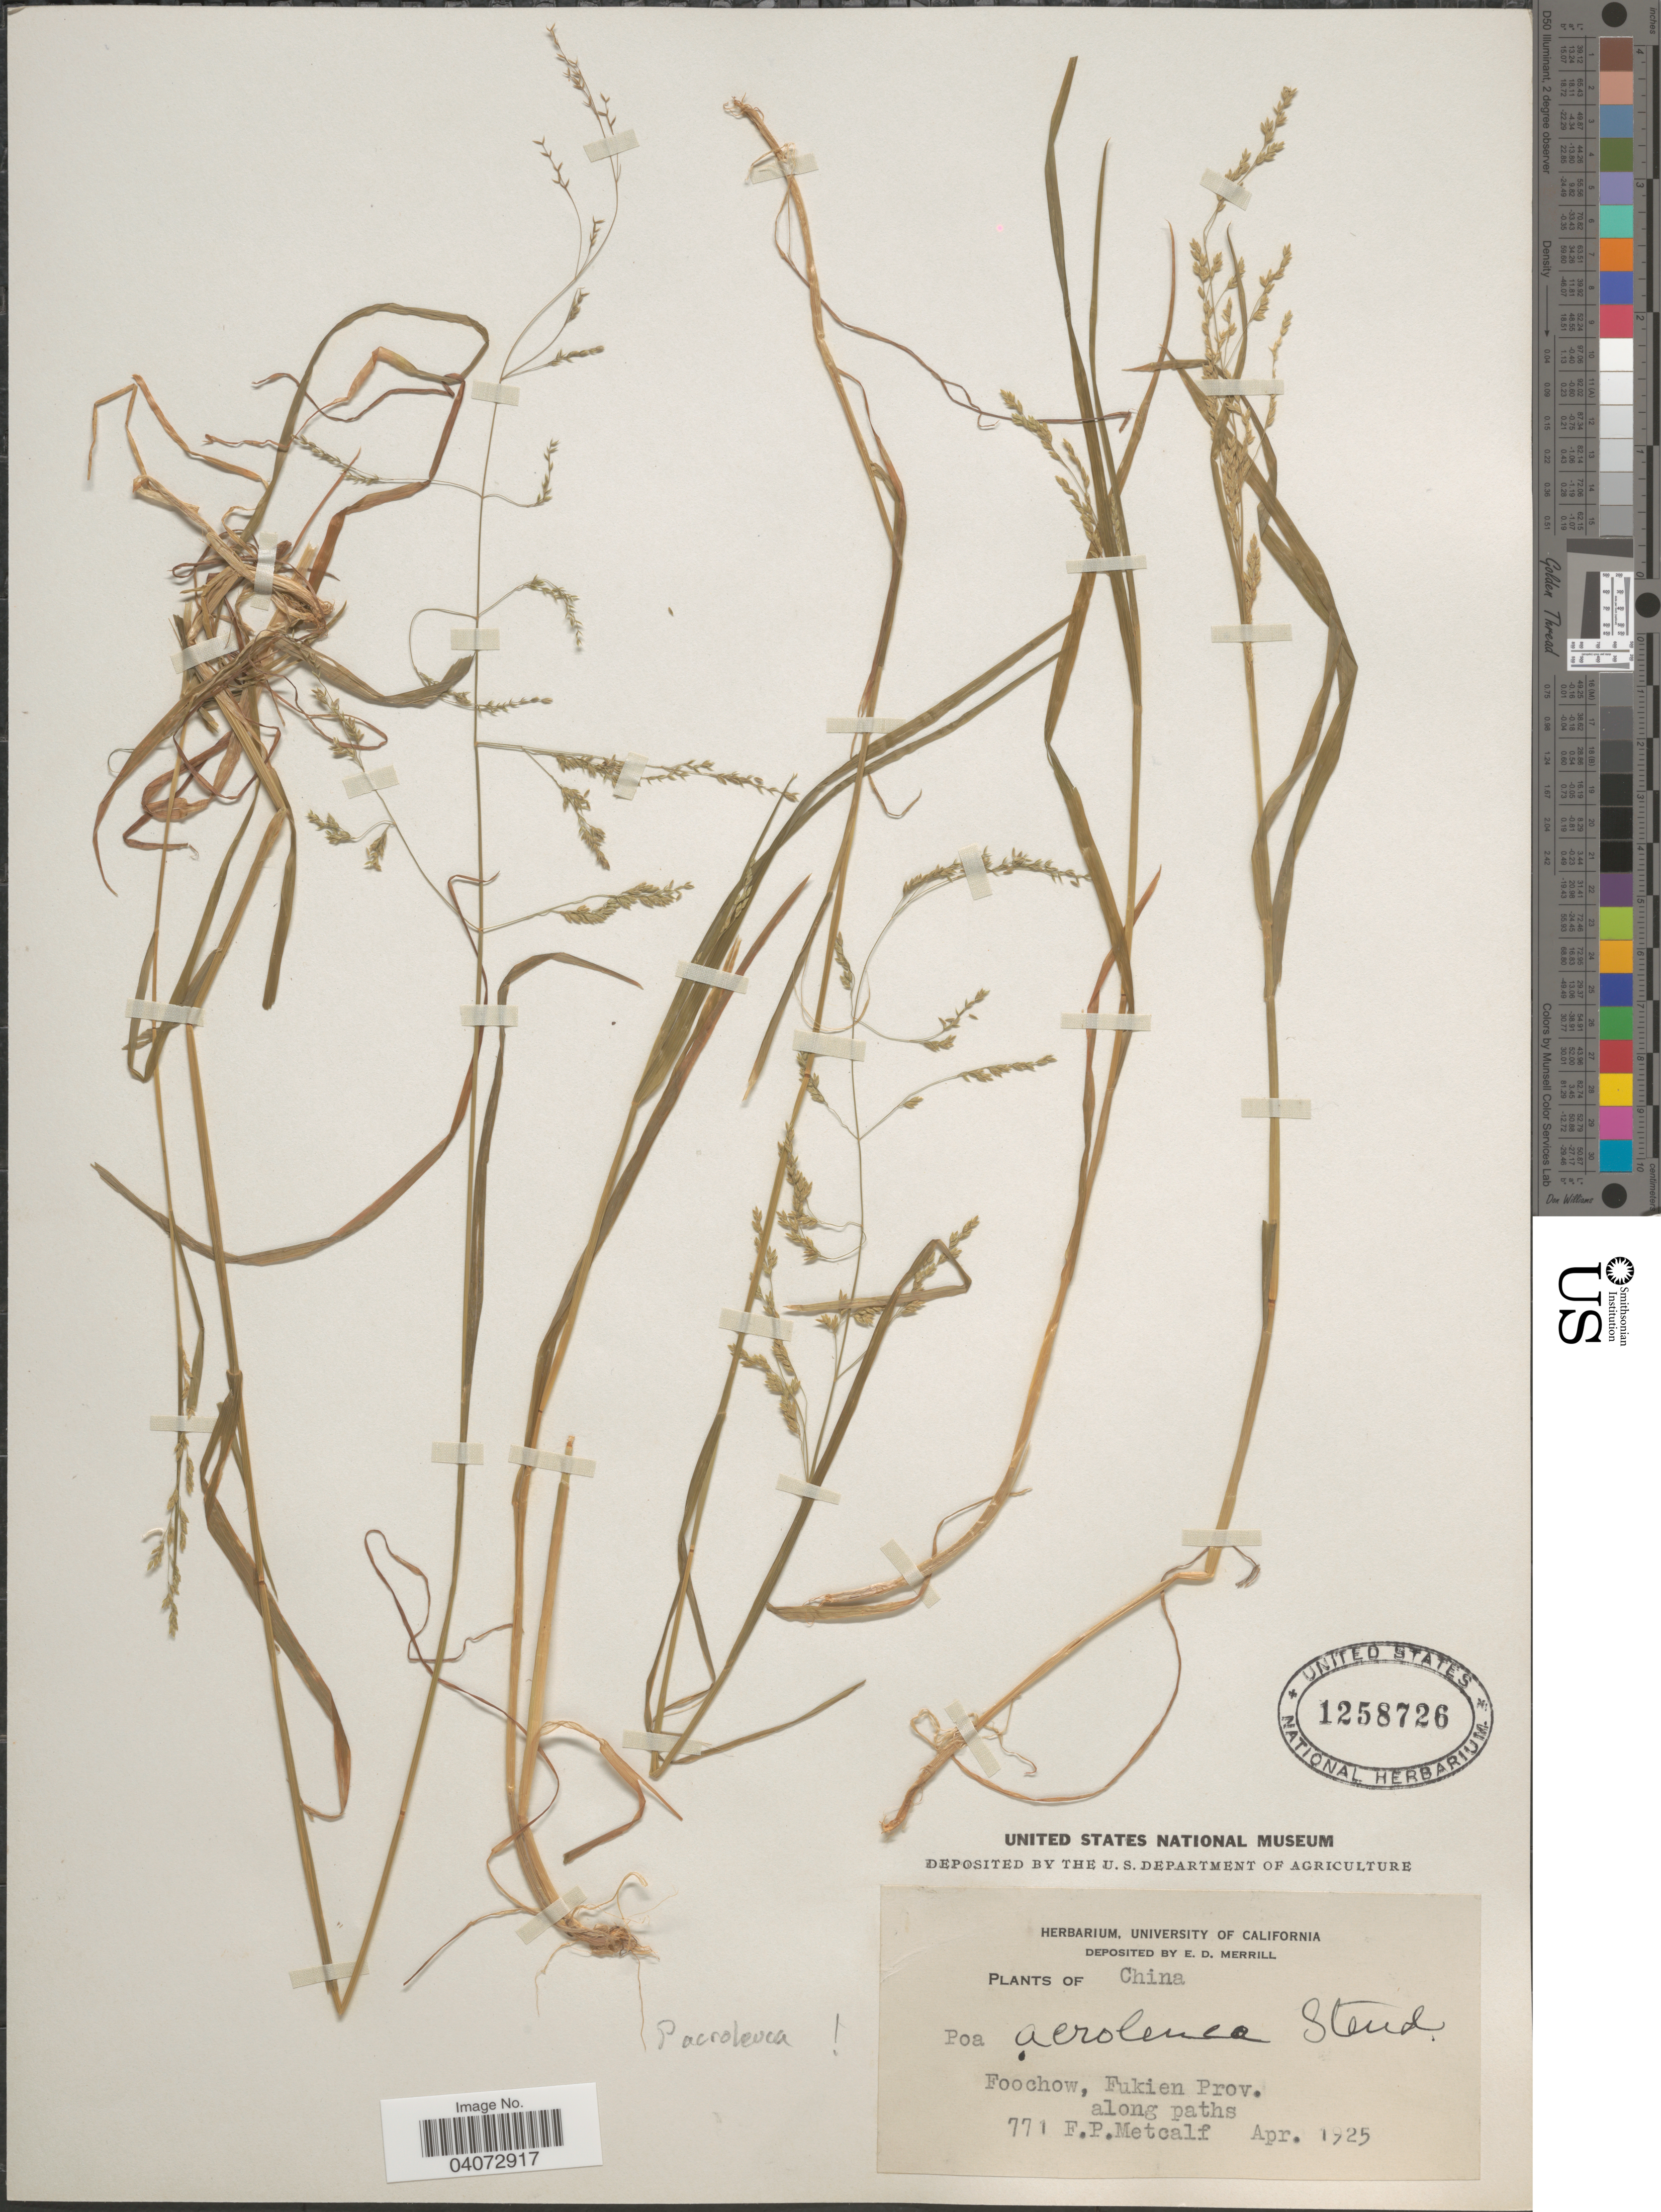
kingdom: Plantae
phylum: Tracheophyta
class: Liliopsida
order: Poales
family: Poaceae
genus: Poa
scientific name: Poa acroleuca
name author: Steud.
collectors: F. Metcalf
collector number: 771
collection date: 1925-04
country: China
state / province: Fujian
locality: Foochow, Fukien Prov. along paths.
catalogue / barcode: US 1258726